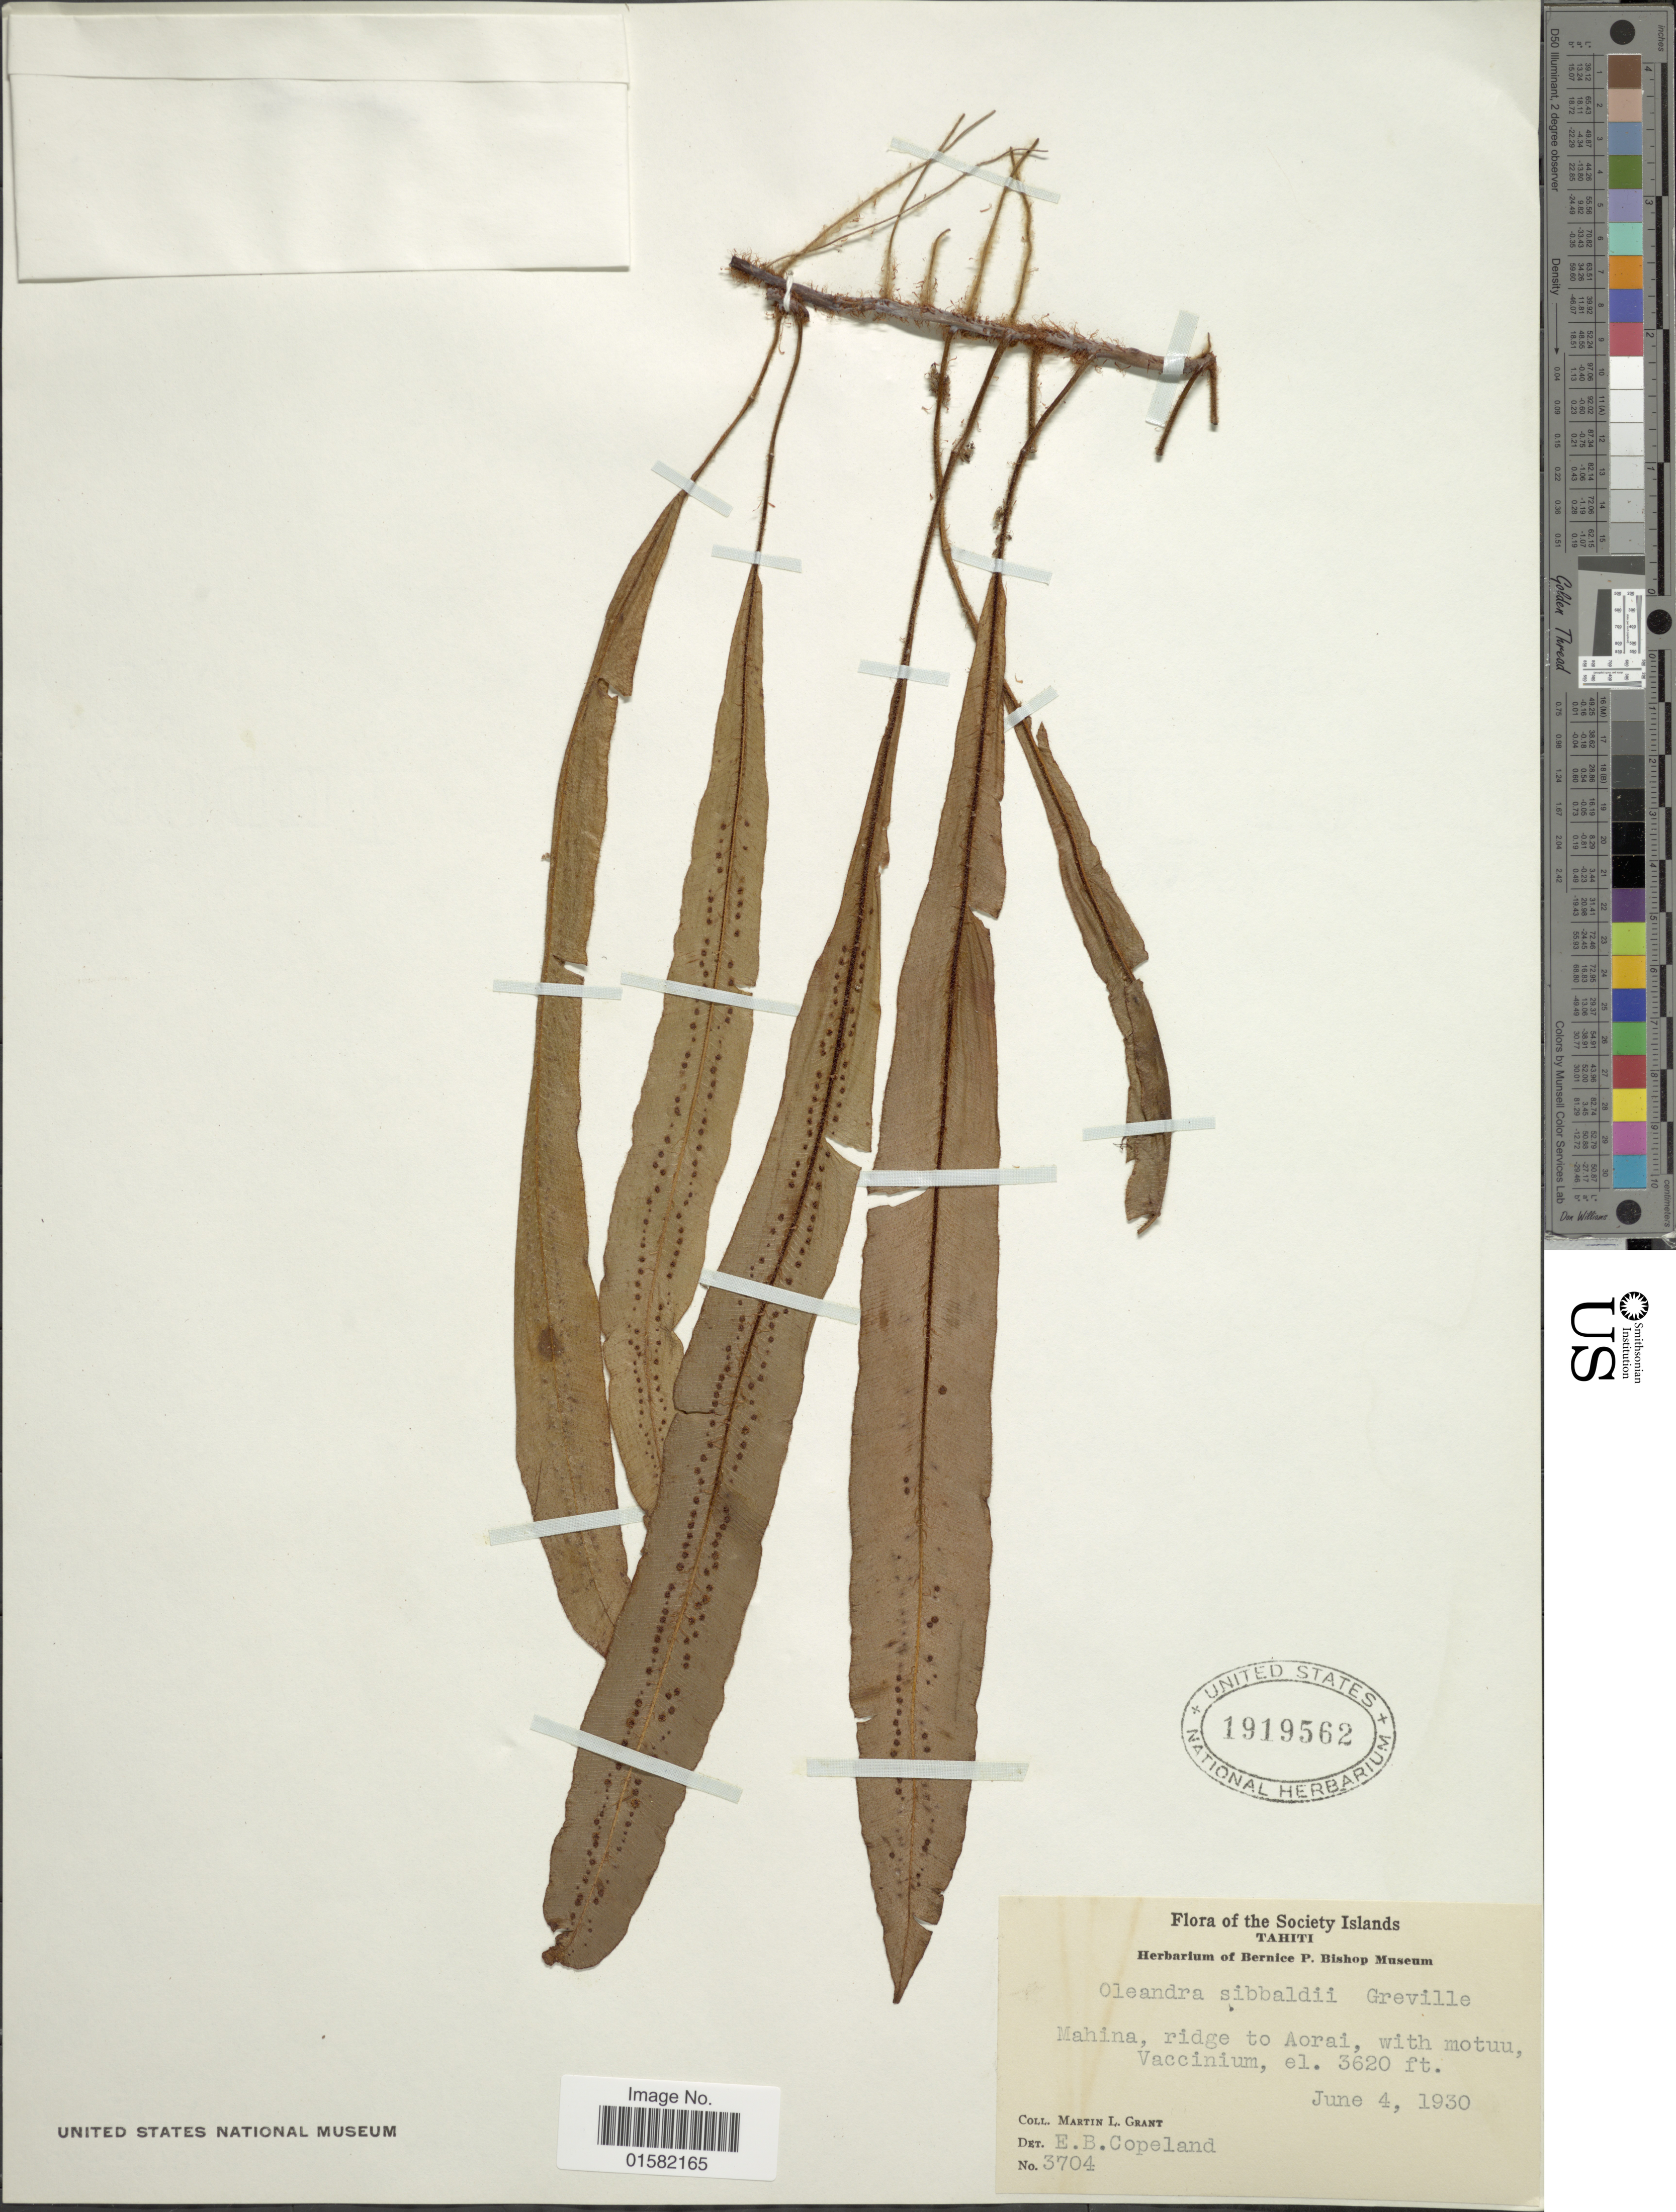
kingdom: Plantae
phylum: Tracheophyta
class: Polypodiopsida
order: Polypodiales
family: Oleandraceae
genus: Oleandra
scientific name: Oleandra sibbaldii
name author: Grev.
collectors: M. L. Grant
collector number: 3704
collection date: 1930-06-04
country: French Polynesia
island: Tahiti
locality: Society Islands, Tahiti, Mahina, ridge to Aorai, with motuu, Vaccinium.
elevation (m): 1103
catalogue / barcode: US 1919562